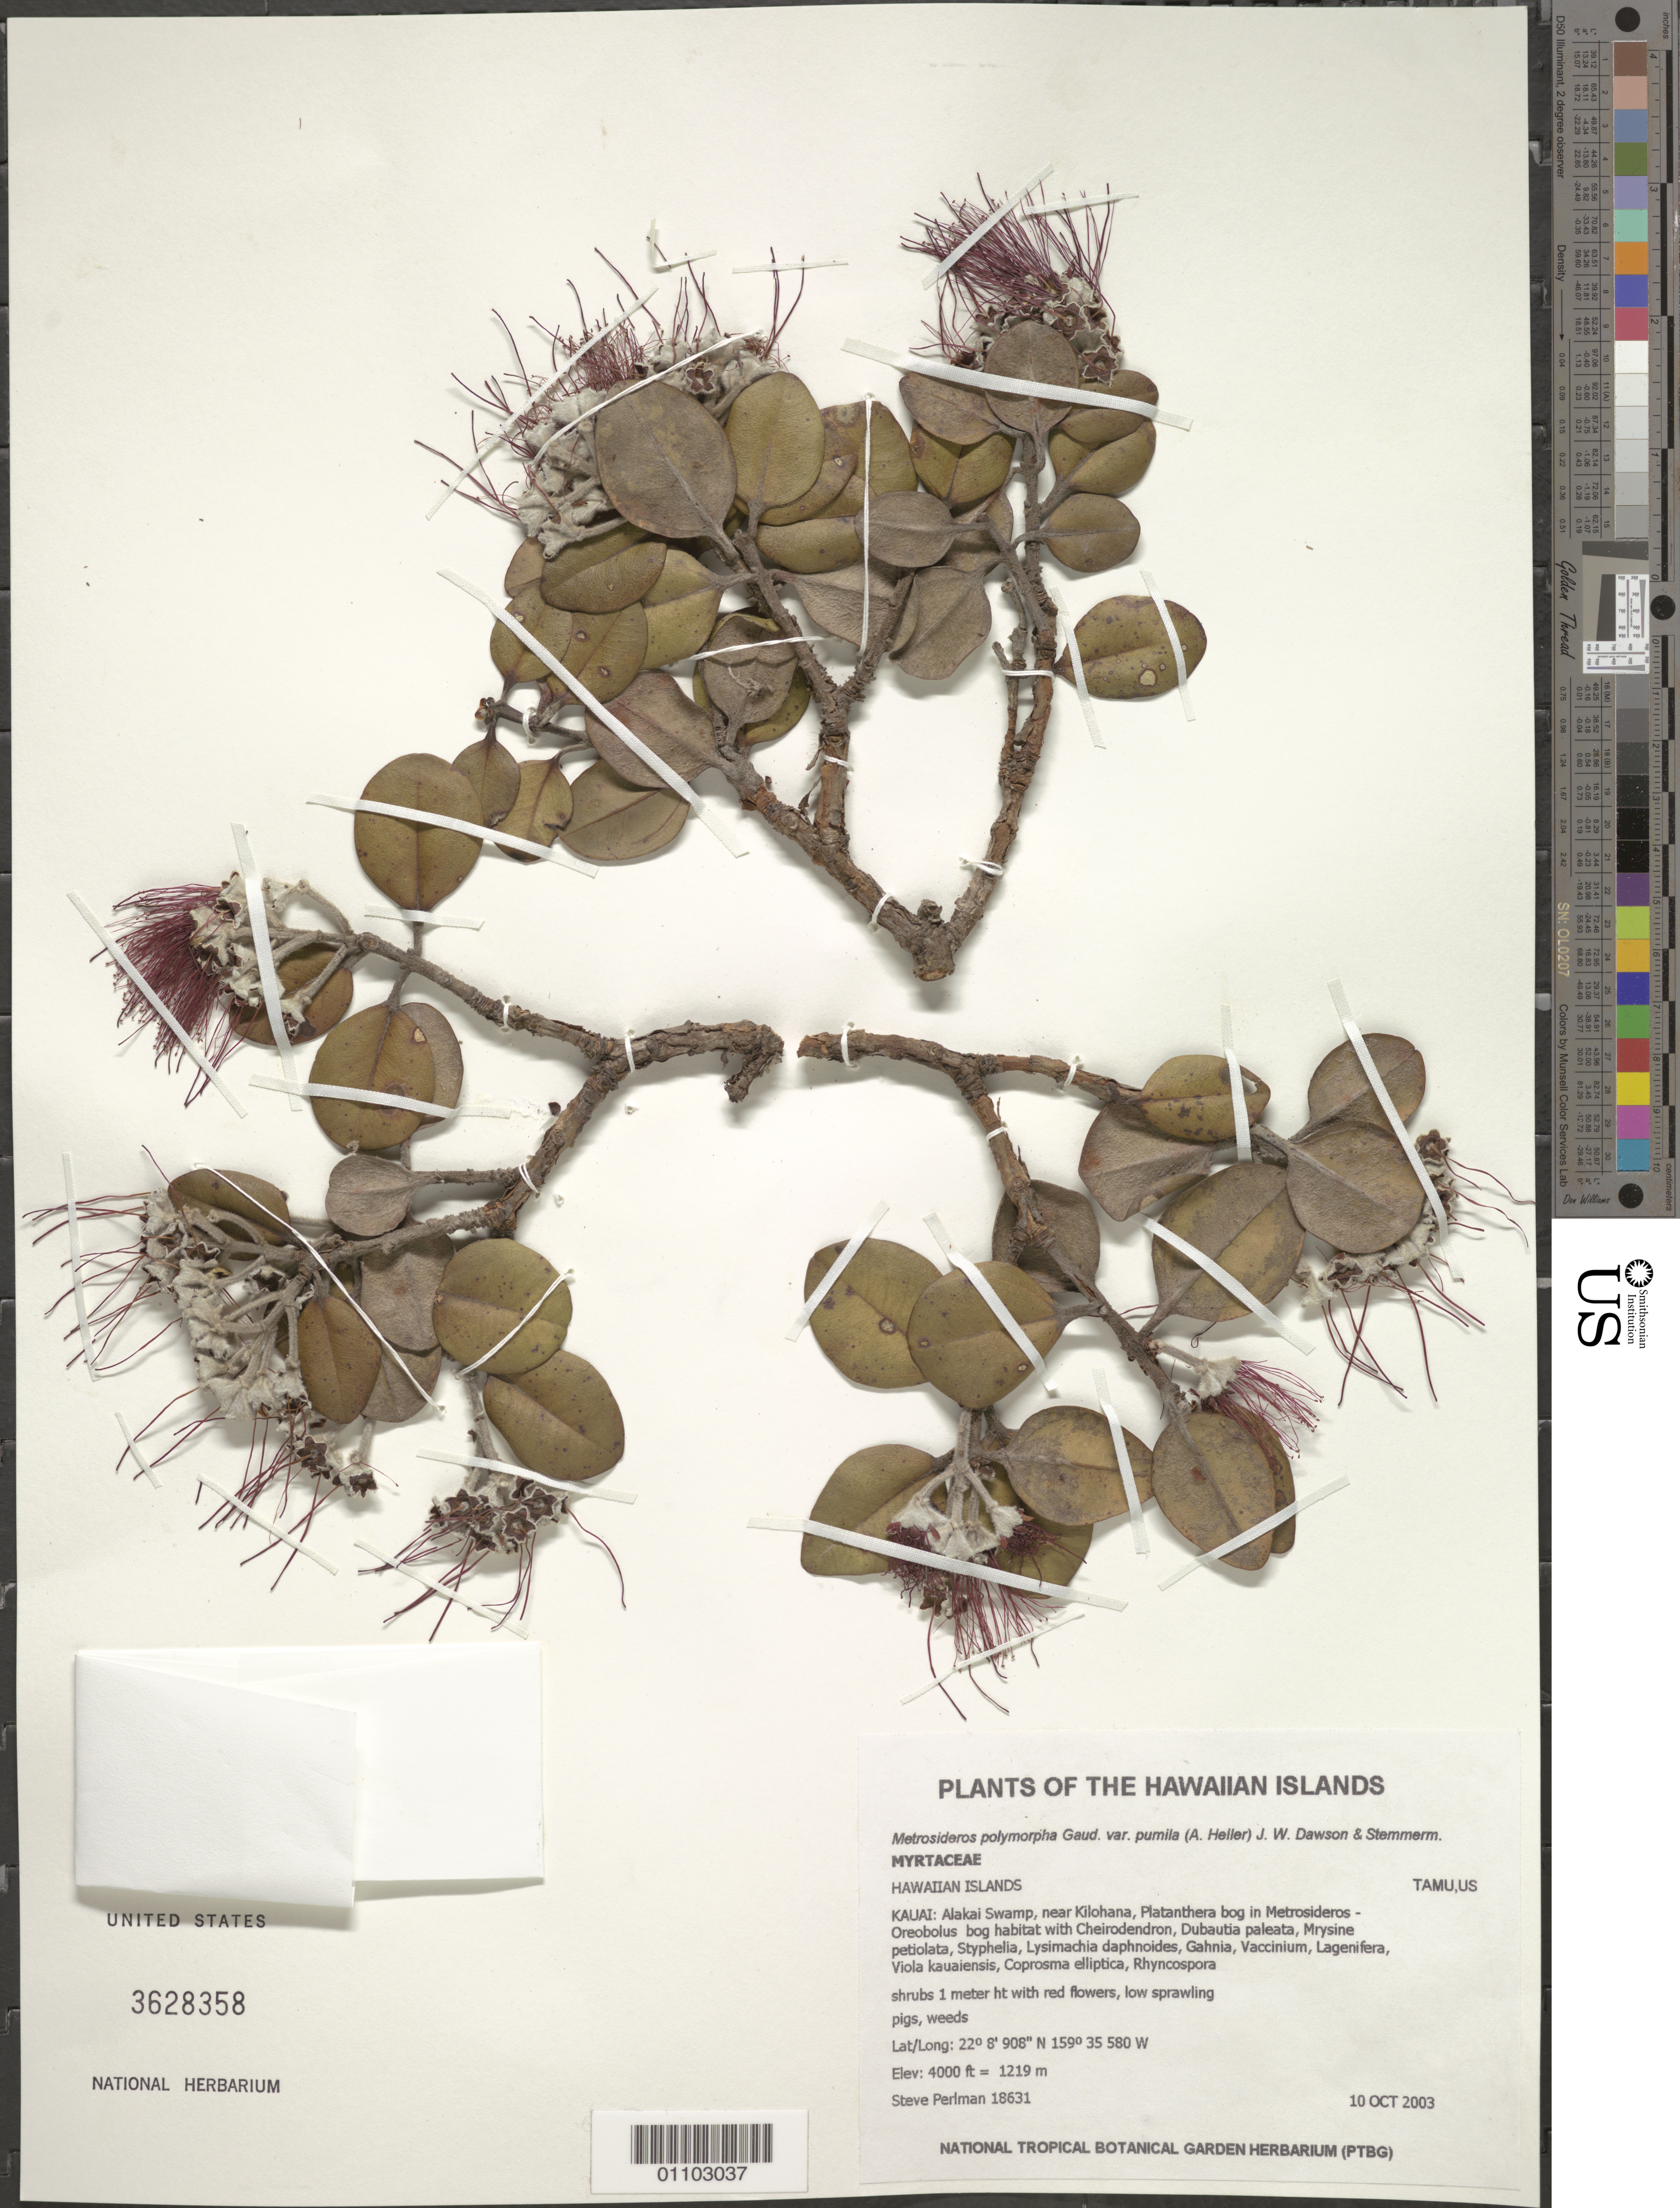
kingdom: Plantae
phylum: Tracheophyta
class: Magnoliopsida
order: Myrtales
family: Myrtaceae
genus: Metrosideros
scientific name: Metrosideros polymorpha var. pumila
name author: (A. Heller) J.W. Dawson & Stemmerm.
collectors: S. P. Perlman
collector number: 18631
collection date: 2003-10-10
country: United States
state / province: Hawaii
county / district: Kauai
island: Kaua'i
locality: Alakai Swamp, near Kilohana , Plantanthera bog.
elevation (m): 1219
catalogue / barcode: US 3628358